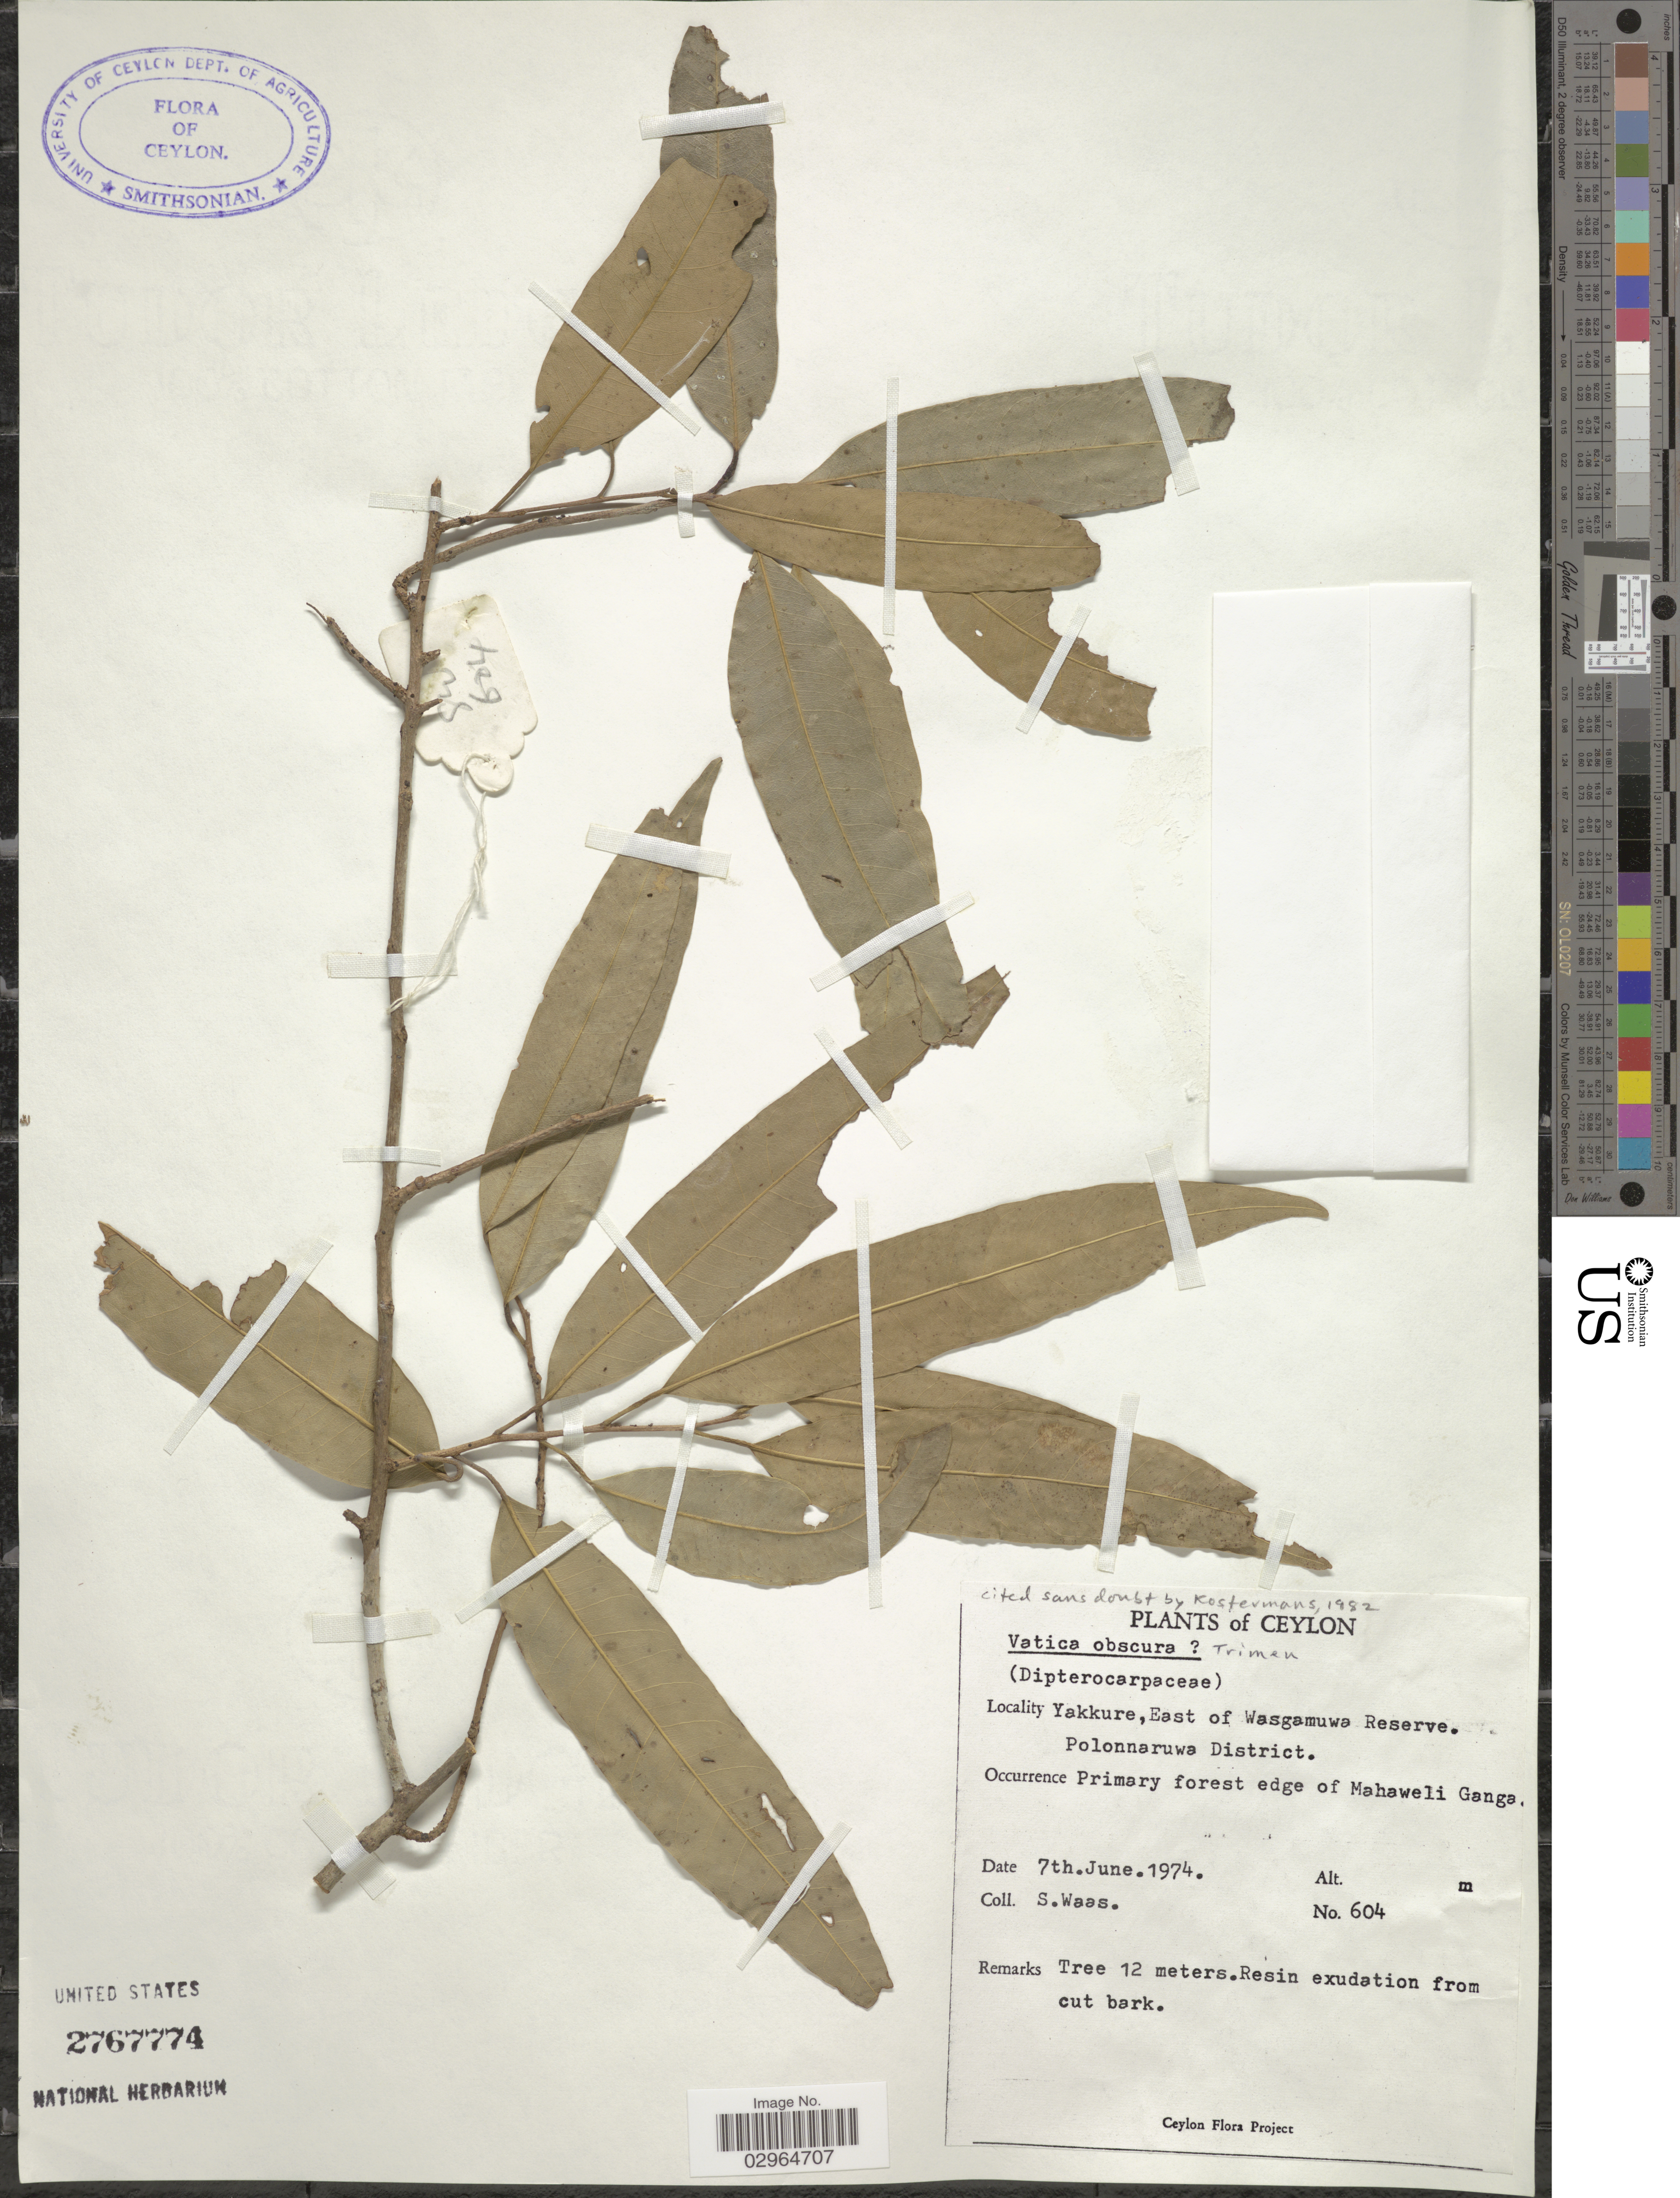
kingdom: Plantae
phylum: Tracheophyta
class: Magnoliopsida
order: Malvales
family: Dipterocarpaceae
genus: Vatica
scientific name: Vatica obscura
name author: Trimen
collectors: S. Waas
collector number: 604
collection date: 1974-06-07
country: Sri Lanka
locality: Ceylon. Yakkure, East of Wasgamuwa Reserve. Polonnaruwa District.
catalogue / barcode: US 2767774